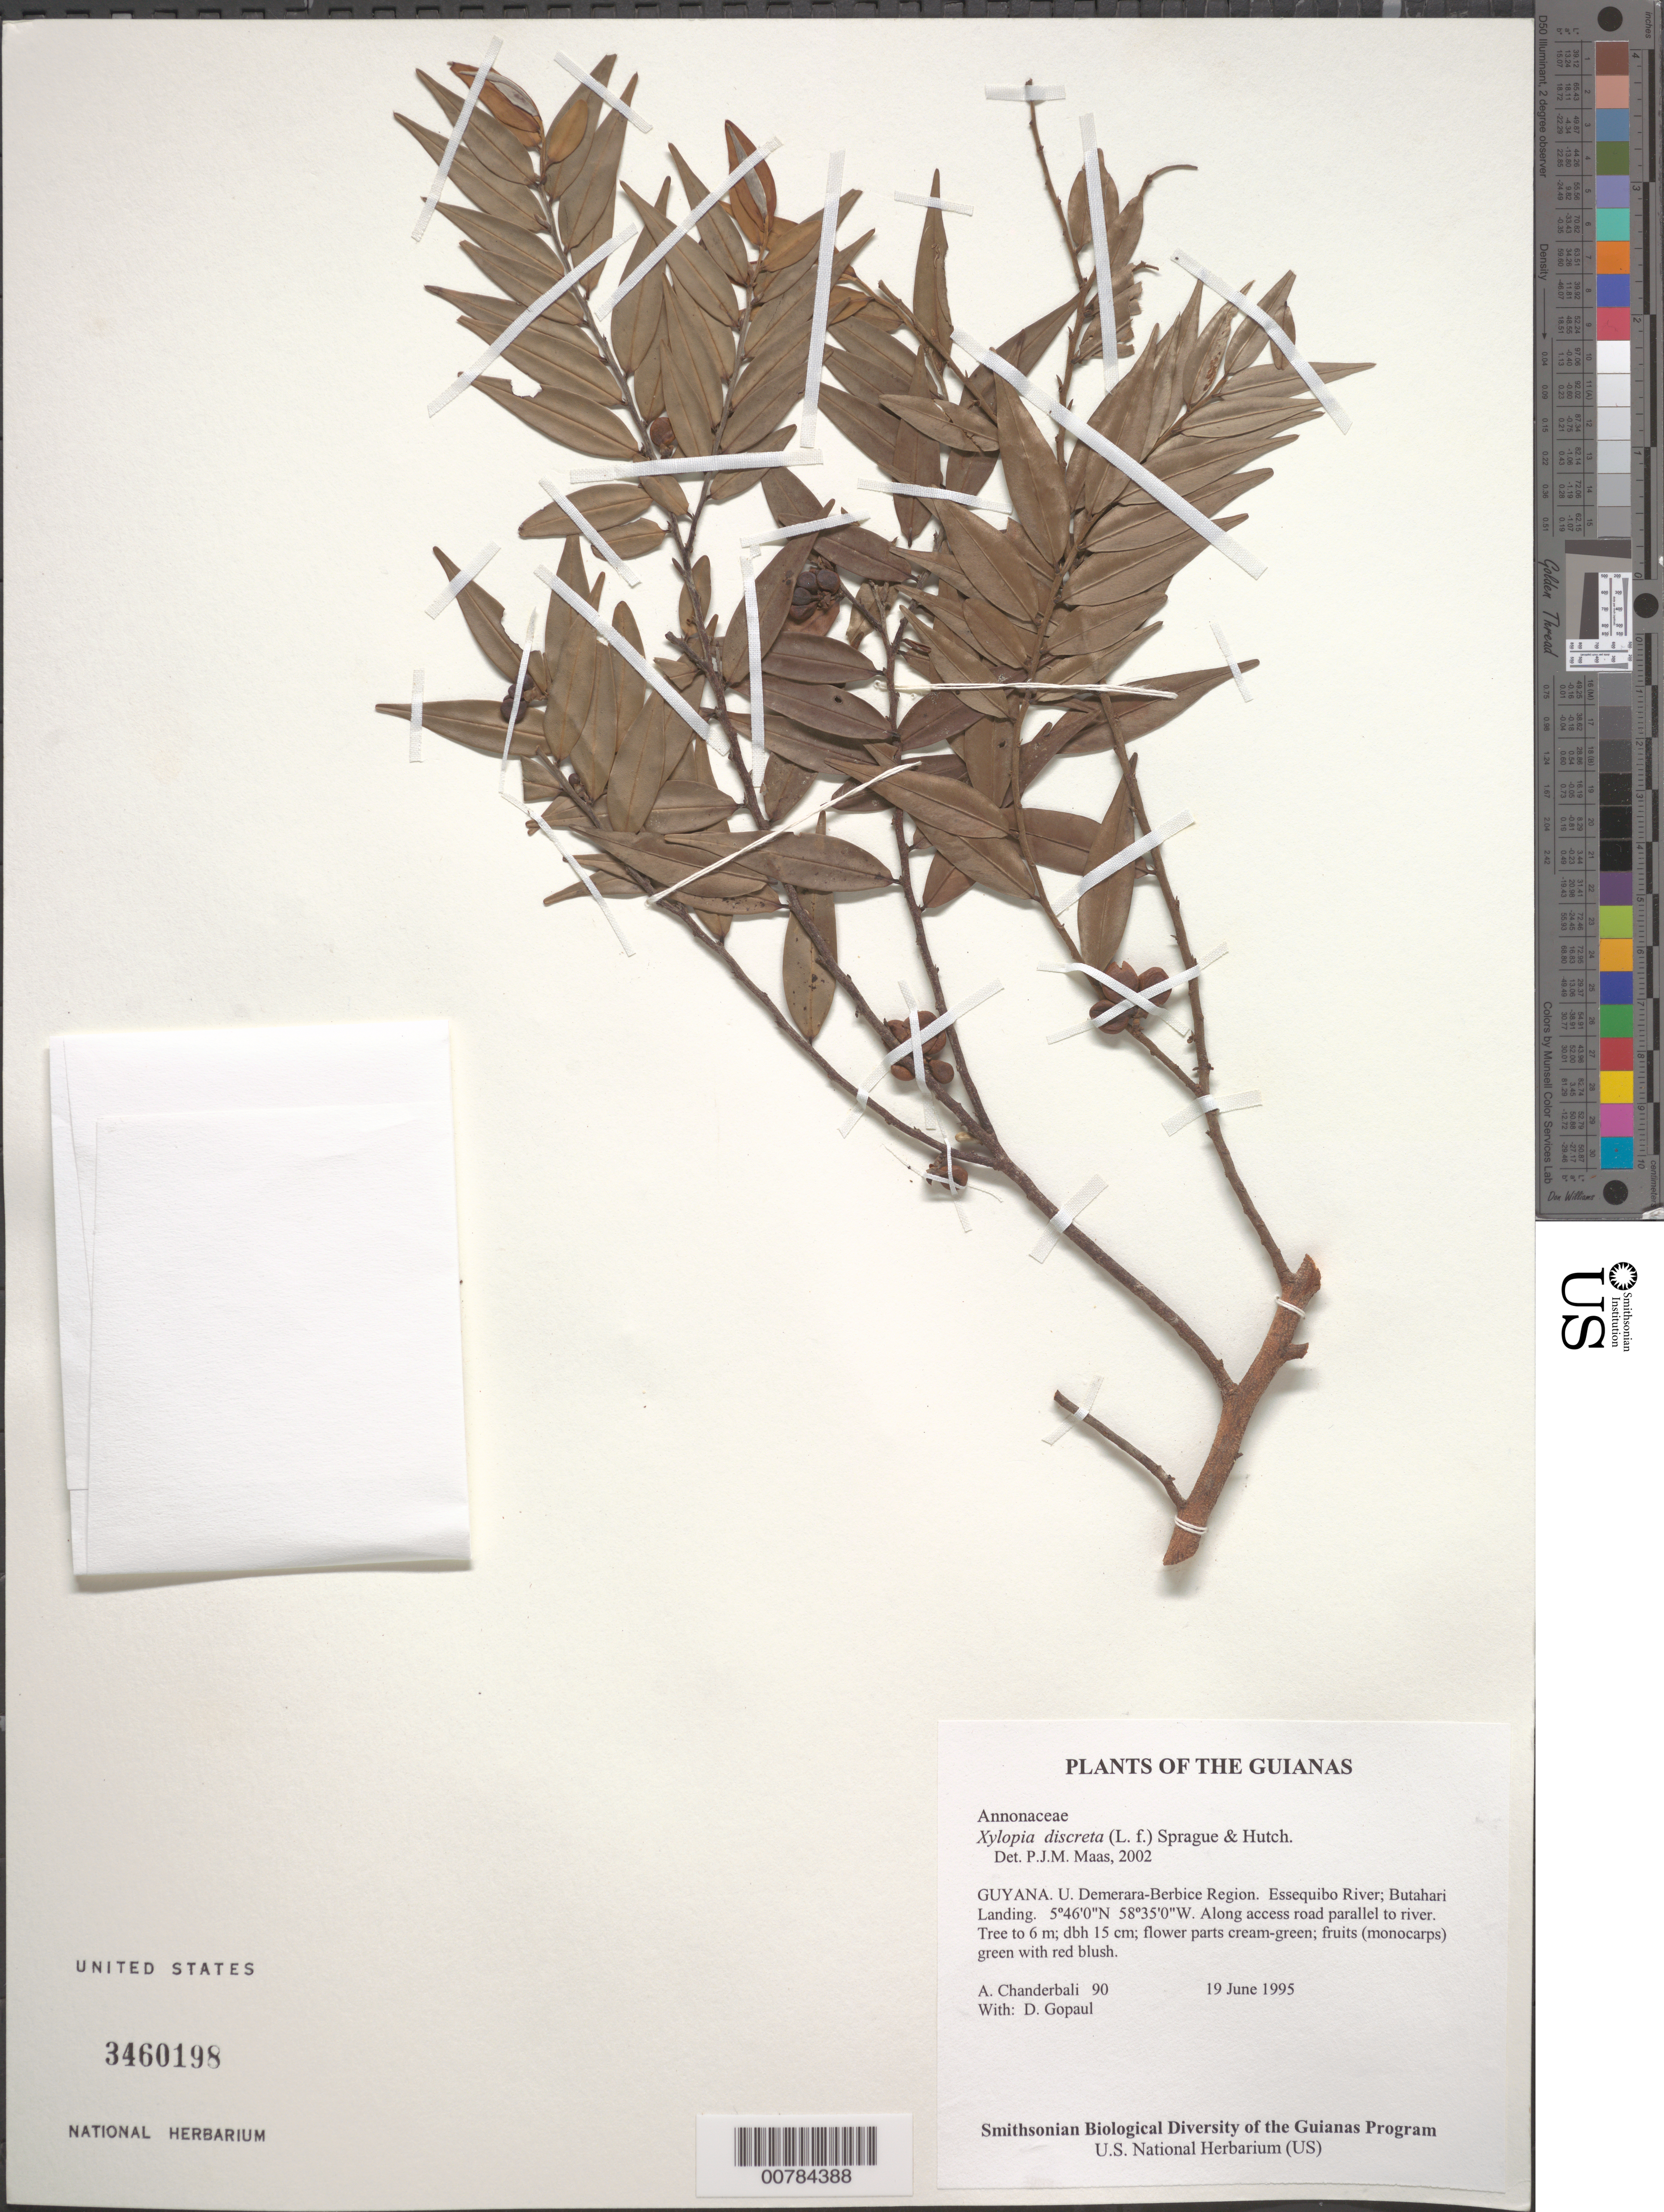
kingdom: Plantae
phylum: Tracheophyta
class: Magnoliopsida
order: Magnoliales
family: Annonaceae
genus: Xylopia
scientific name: Xylopia discreta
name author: (L. f.) Sprague & Hutch.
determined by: Maas, Paul J. M.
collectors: A. S. Chanderbali & D. Gopaul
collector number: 0090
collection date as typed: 19 June 1995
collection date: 1995-06-19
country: Guyana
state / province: U. Demerara-Berbice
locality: Essequibo River; Butahari Landing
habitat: Along access road parallel to river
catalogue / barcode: US 3460198